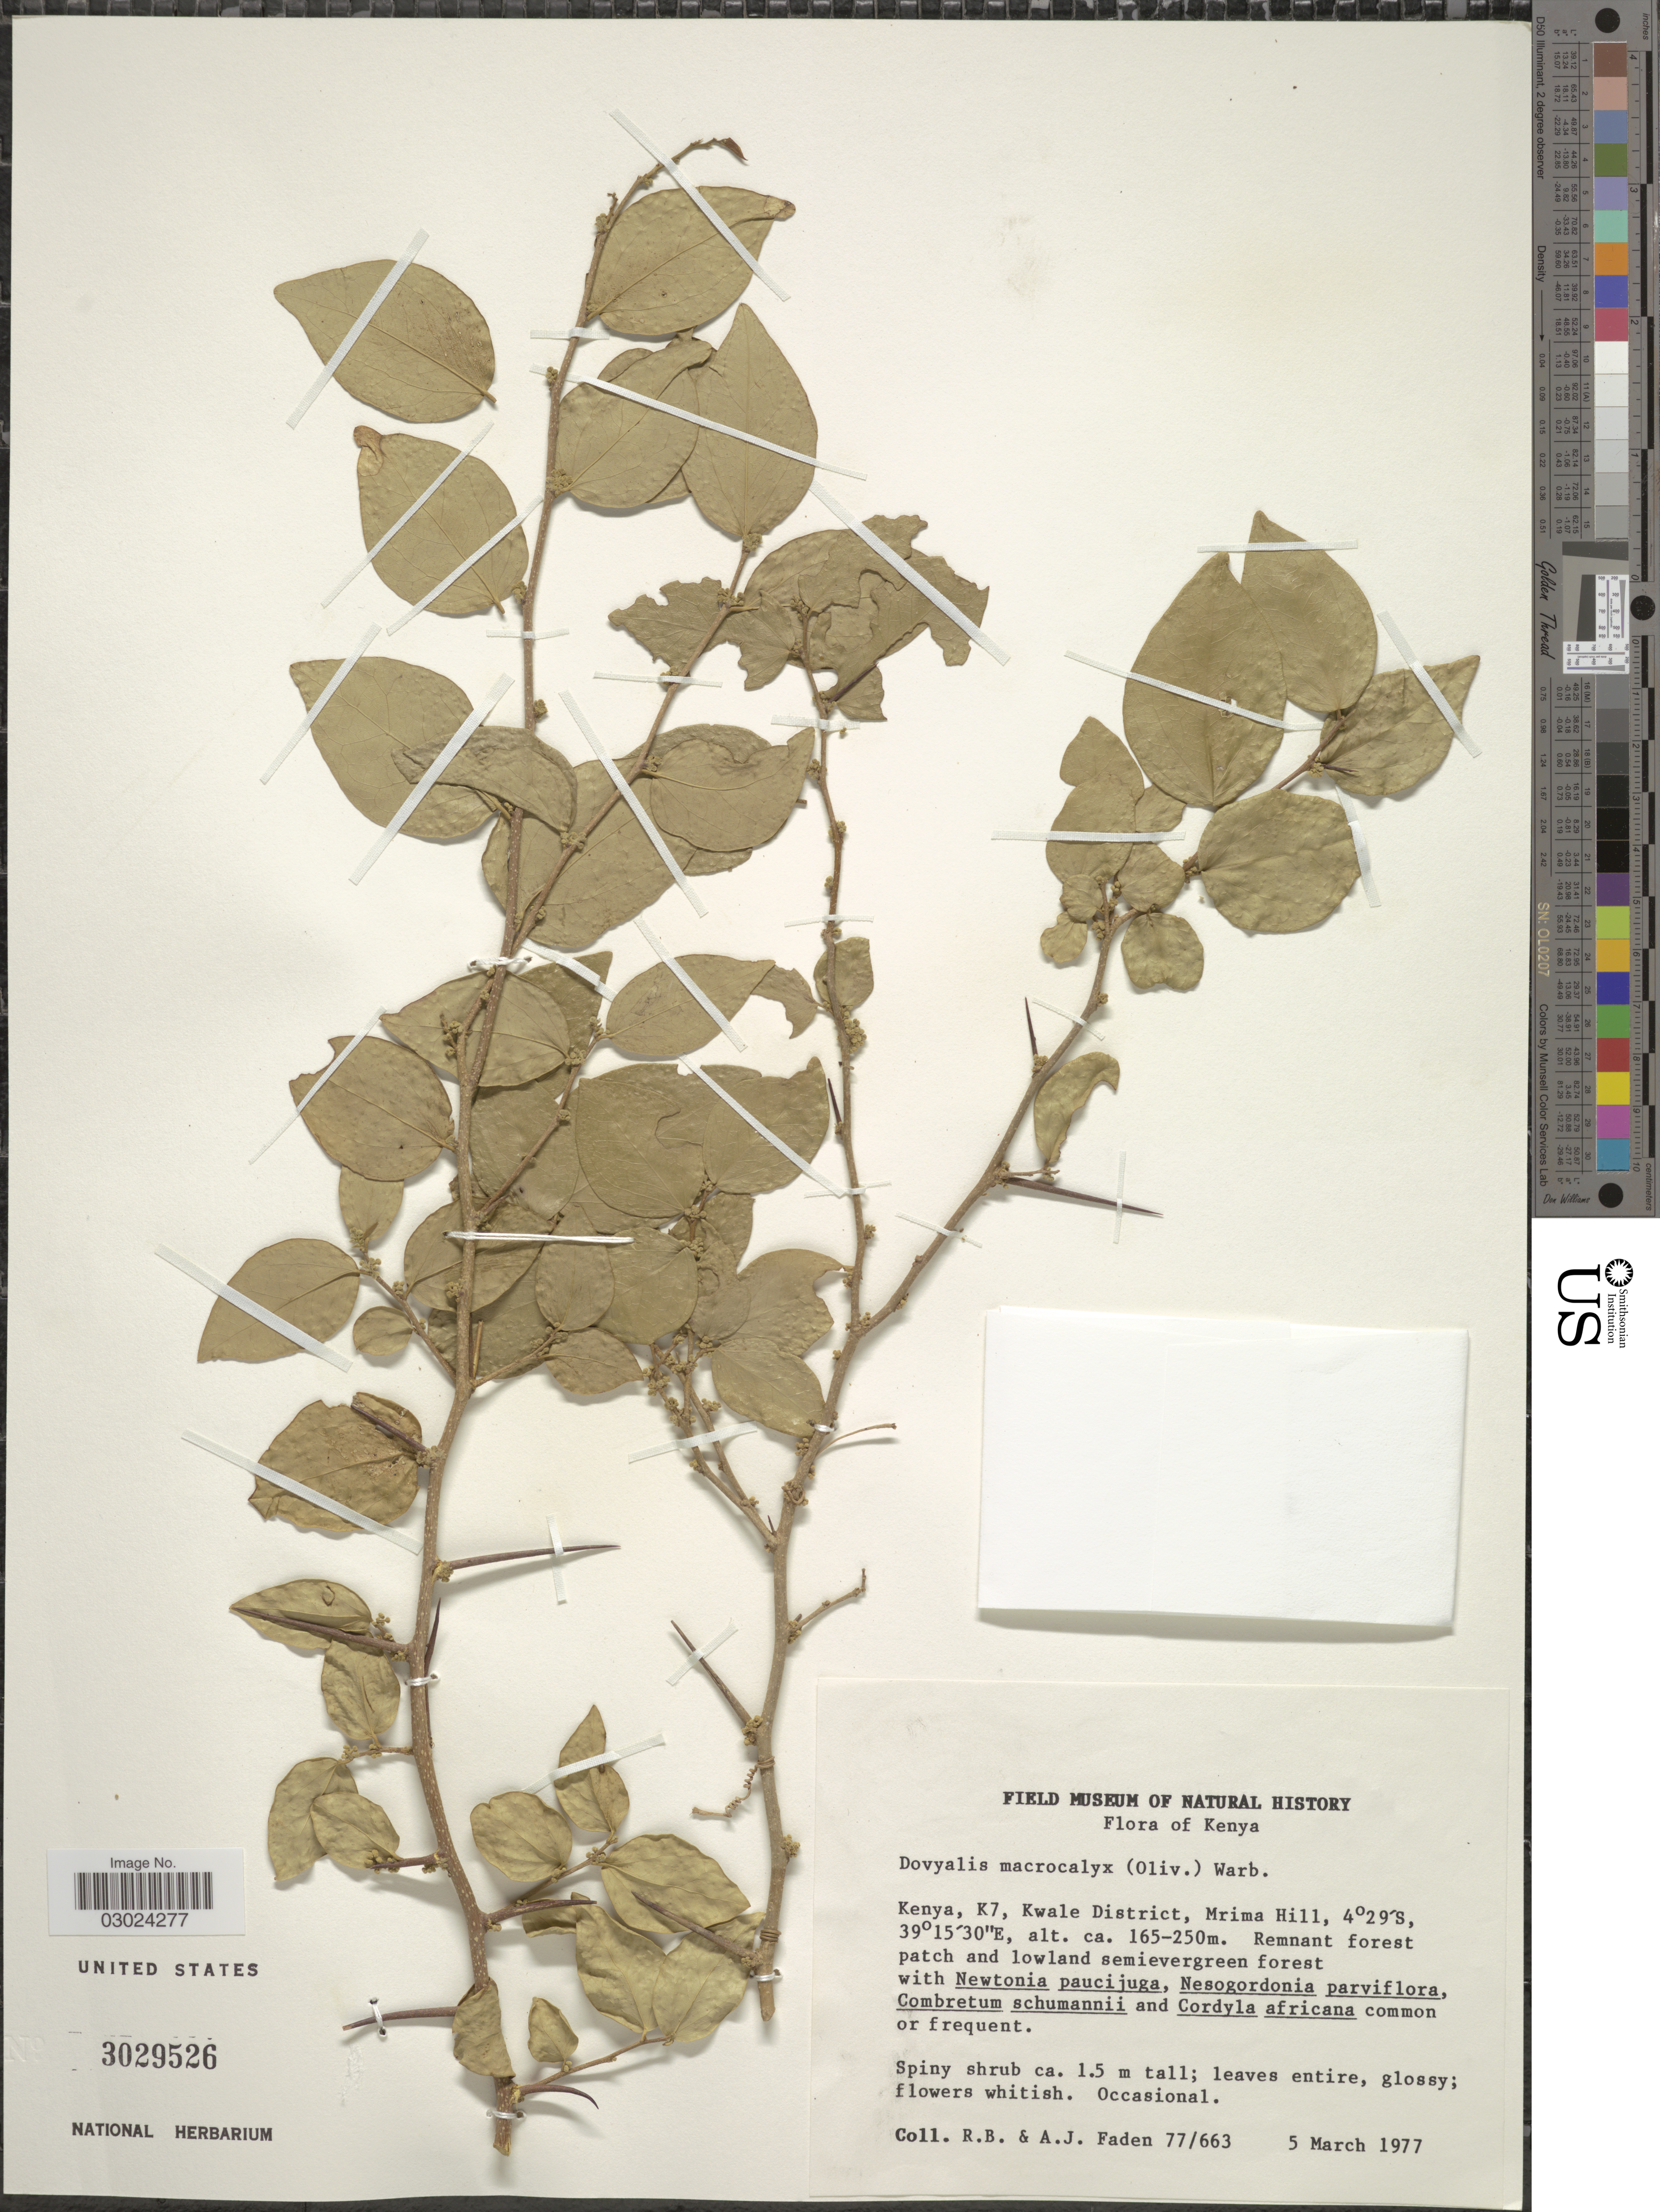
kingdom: Plantae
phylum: Tracheophyta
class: Magnoliopsida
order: Malpighiales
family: Salicaceae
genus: Dovyalis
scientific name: Dovyalis macrocalyx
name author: (Oliv.) Warb.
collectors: R. B. Faden & A. J. Faden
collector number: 77/663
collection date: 1977-03-05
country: Kenya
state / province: Kwale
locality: Kenya, K7, Kwale District, Mrima Hill.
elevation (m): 165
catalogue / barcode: US 3029526